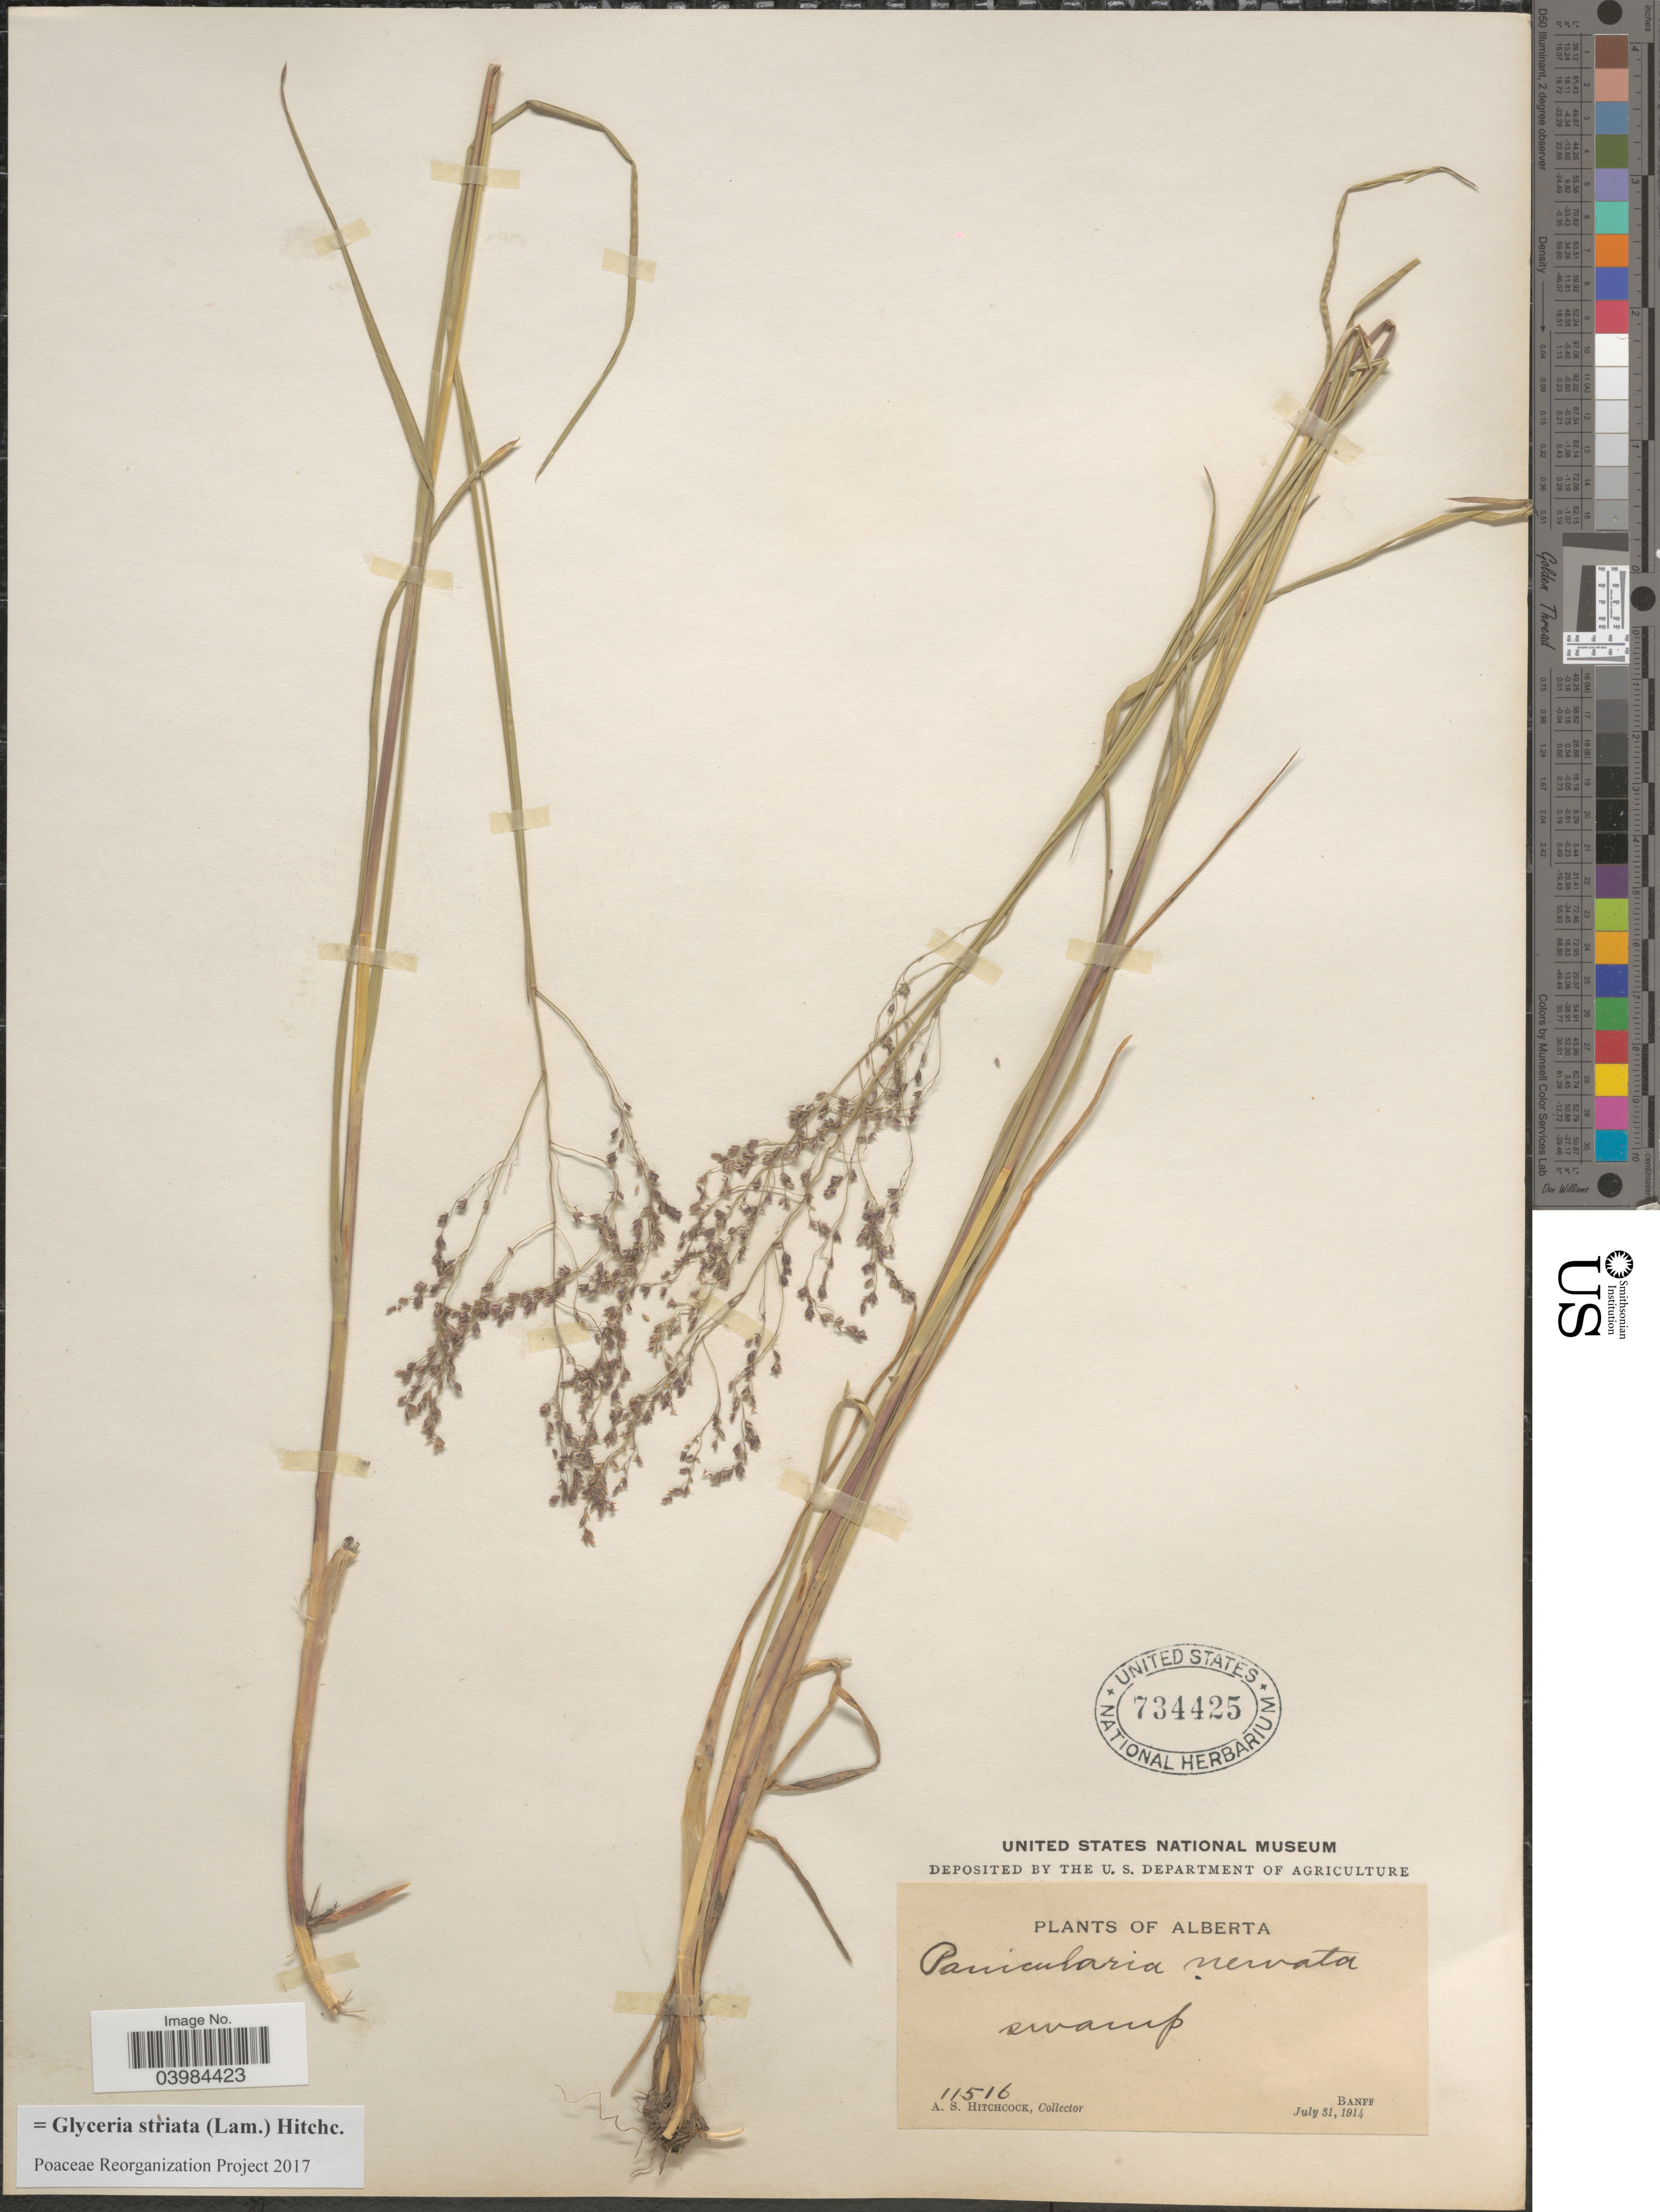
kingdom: Plantae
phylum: Tracheophyta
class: Liliopsida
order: Poales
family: Poaceae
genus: Glyceria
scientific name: Glyceria striata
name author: (Lam.) Hitchc.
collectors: A. S. Hitchcock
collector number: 11516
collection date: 1914-07-31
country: Canada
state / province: Alberta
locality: Banff.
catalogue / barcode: US 734425